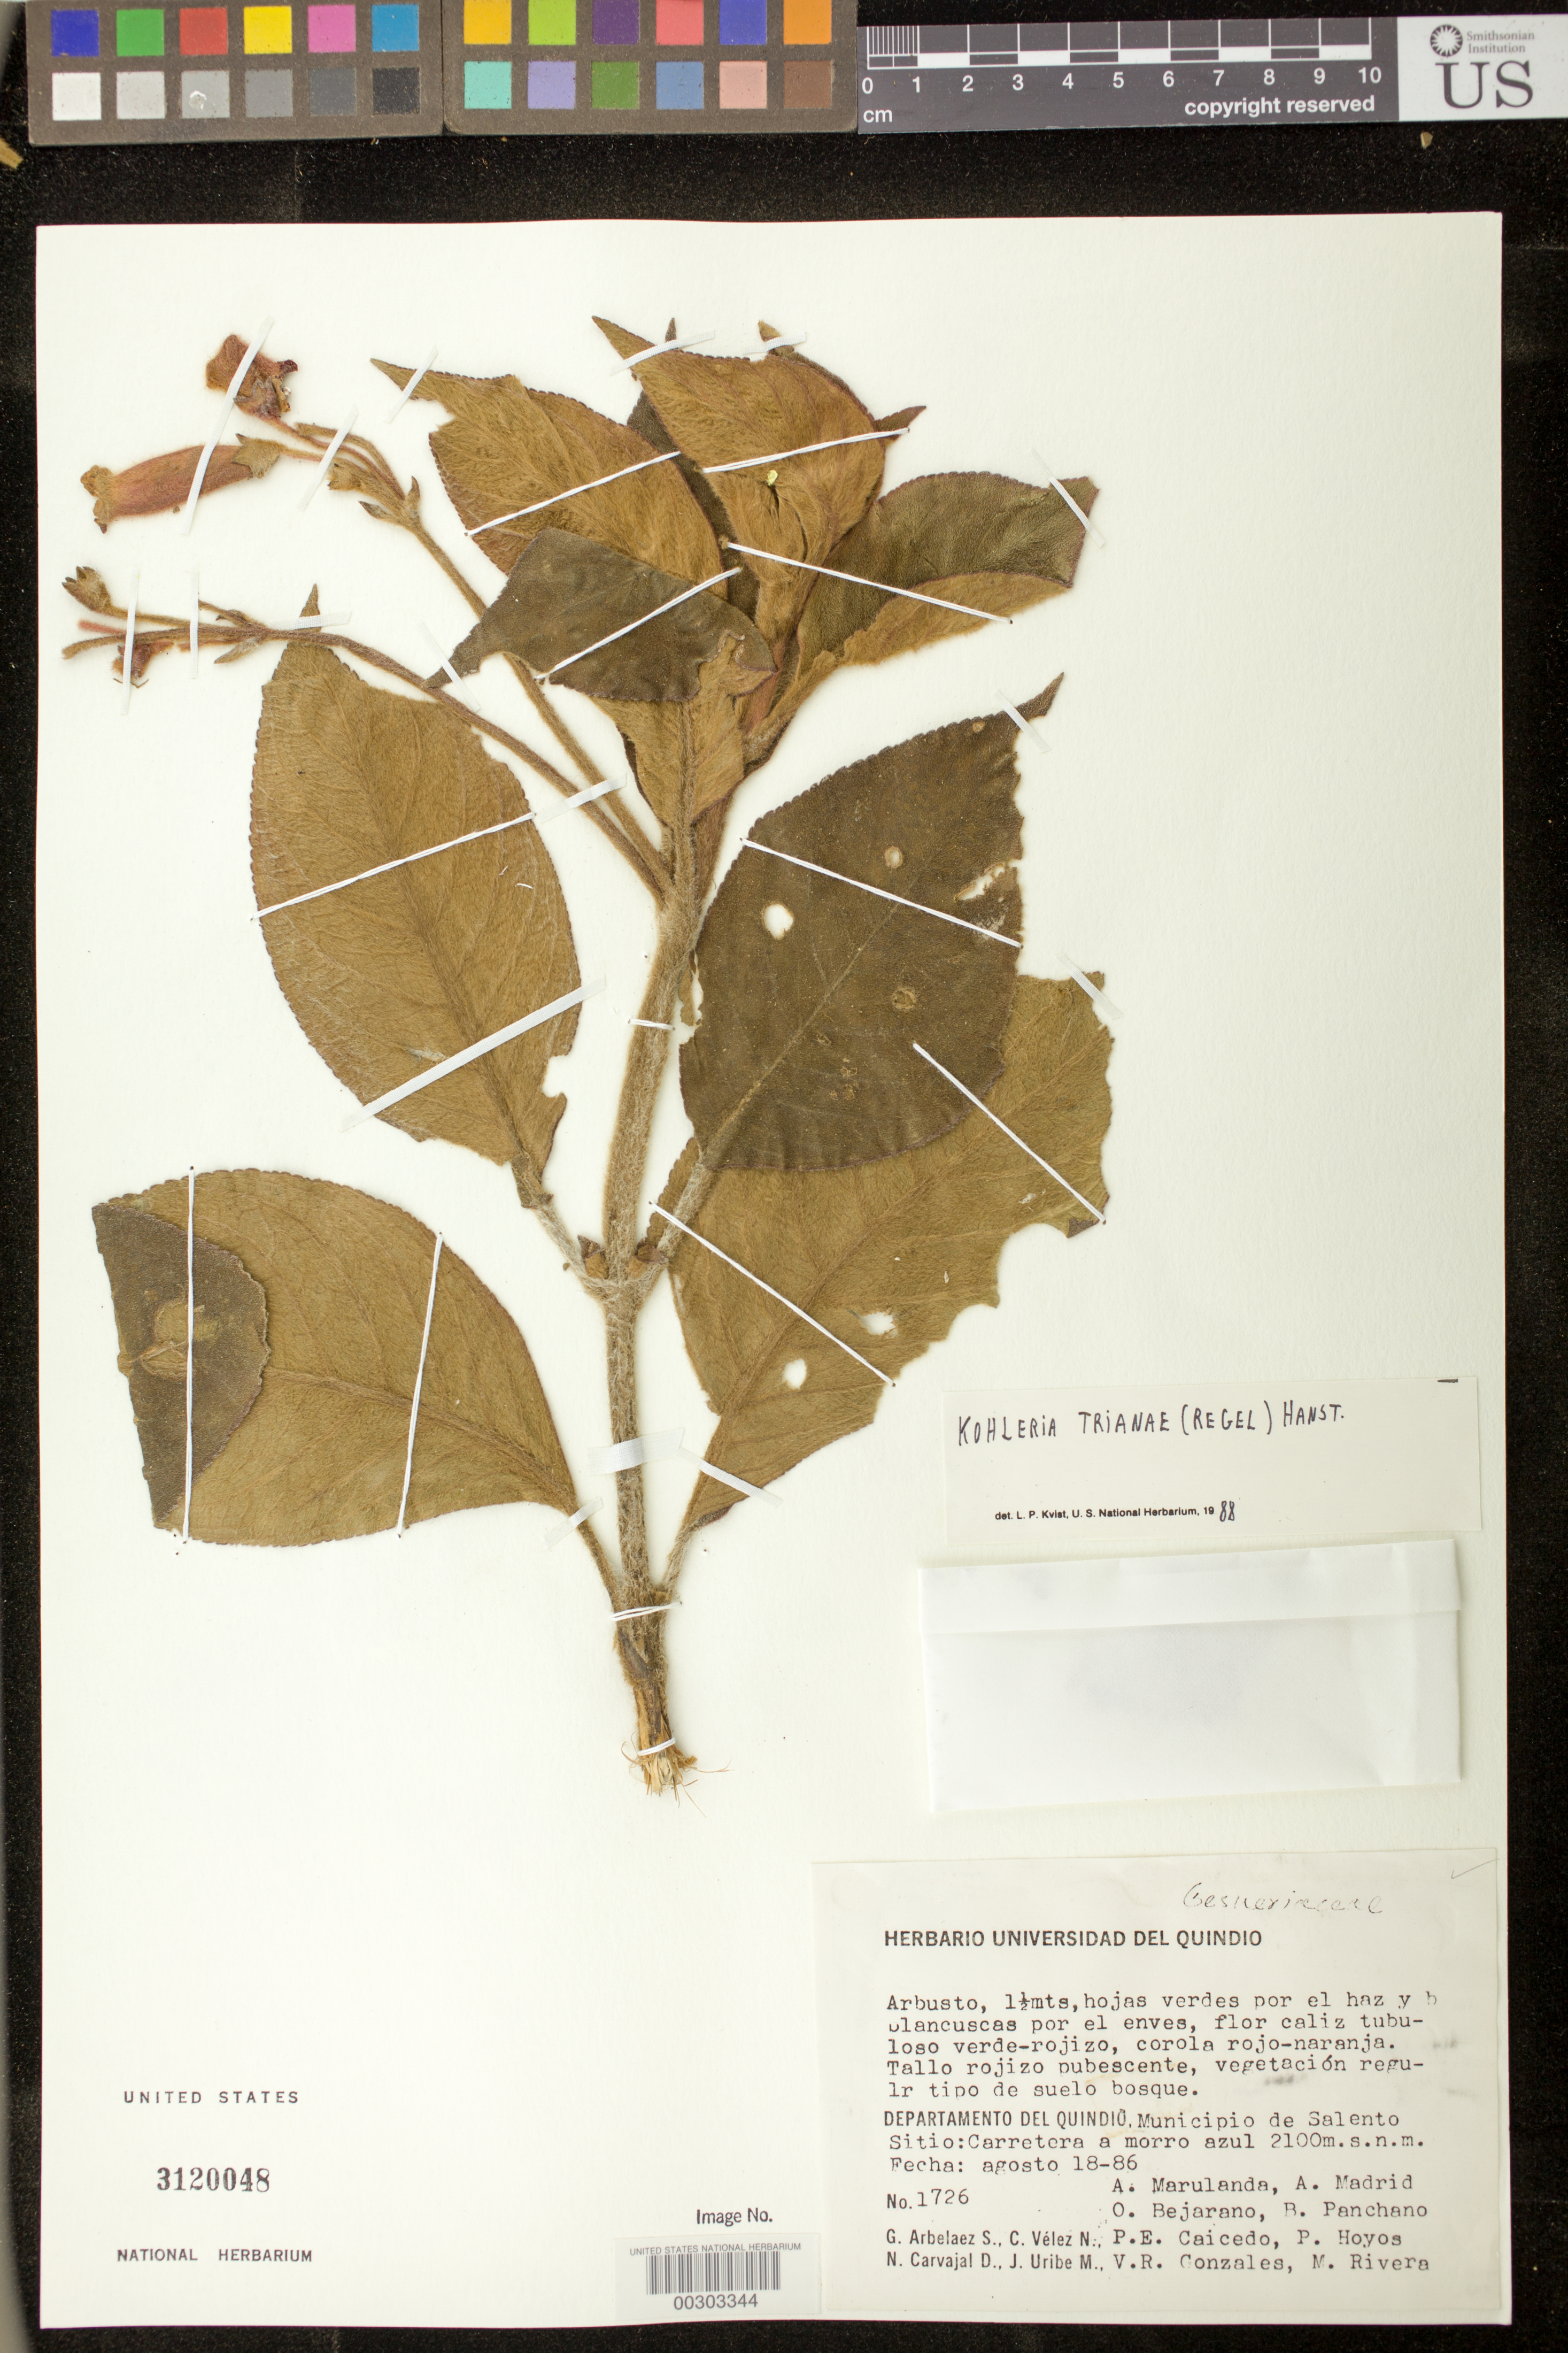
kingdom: Plantae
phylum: Tracheophyta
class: Magnoliopsida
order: Lamiales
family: Gesneriaceae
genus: Kohleria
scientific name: Kohleria trianae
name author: (Regel) Hanst.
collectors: G. Arbelaez S., C. Vélez N., N. Carvajal D., J. Uribe M., A. Marulanda & et al.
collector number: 1726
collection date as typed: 18 Aug 1986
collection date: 1986-08-18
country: Colombia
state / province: Quindío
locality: Mun. of Salento, al, along road 1 km above Salento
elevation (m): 2100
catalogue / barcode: US 3120048